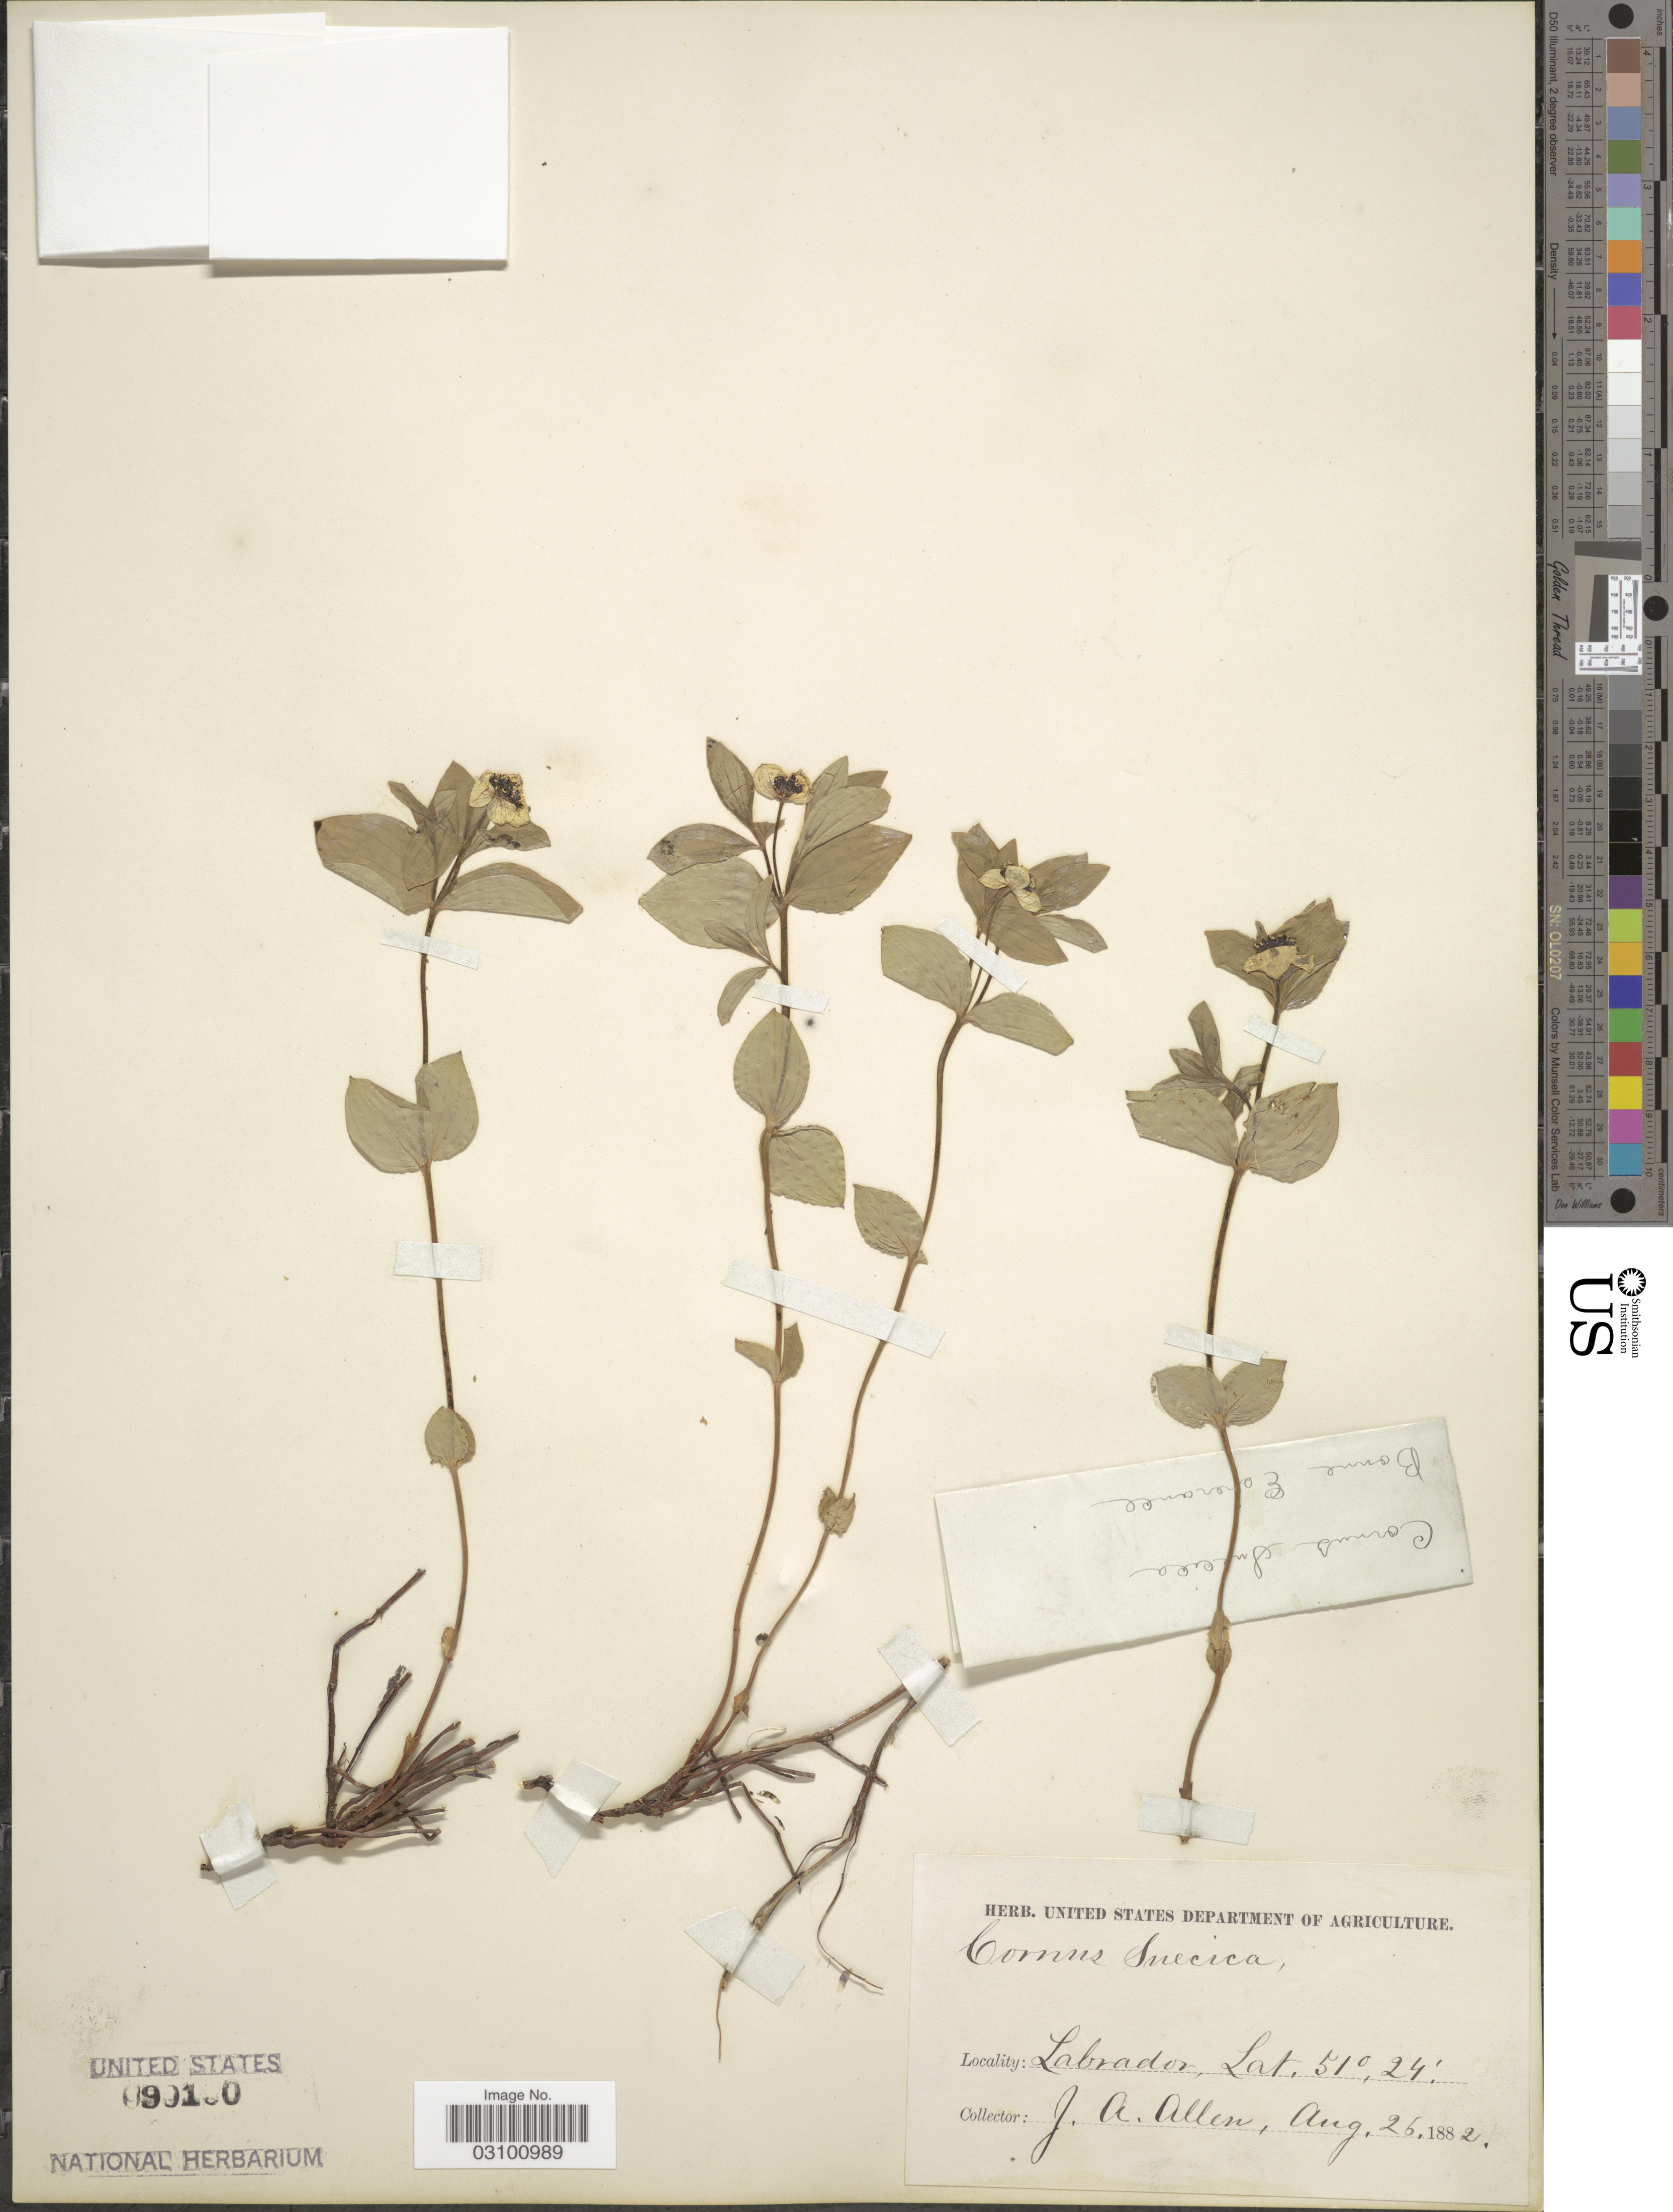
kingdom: Plantae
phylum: Tracheophyta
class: Magnoliopsida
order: Cornales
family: Cornaceae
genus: Cornus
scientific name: Cornus suecica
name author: L.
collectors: J. Allen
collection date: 1882-08-26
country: Canada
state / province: Newfoundland and Labrador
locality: Labrador.